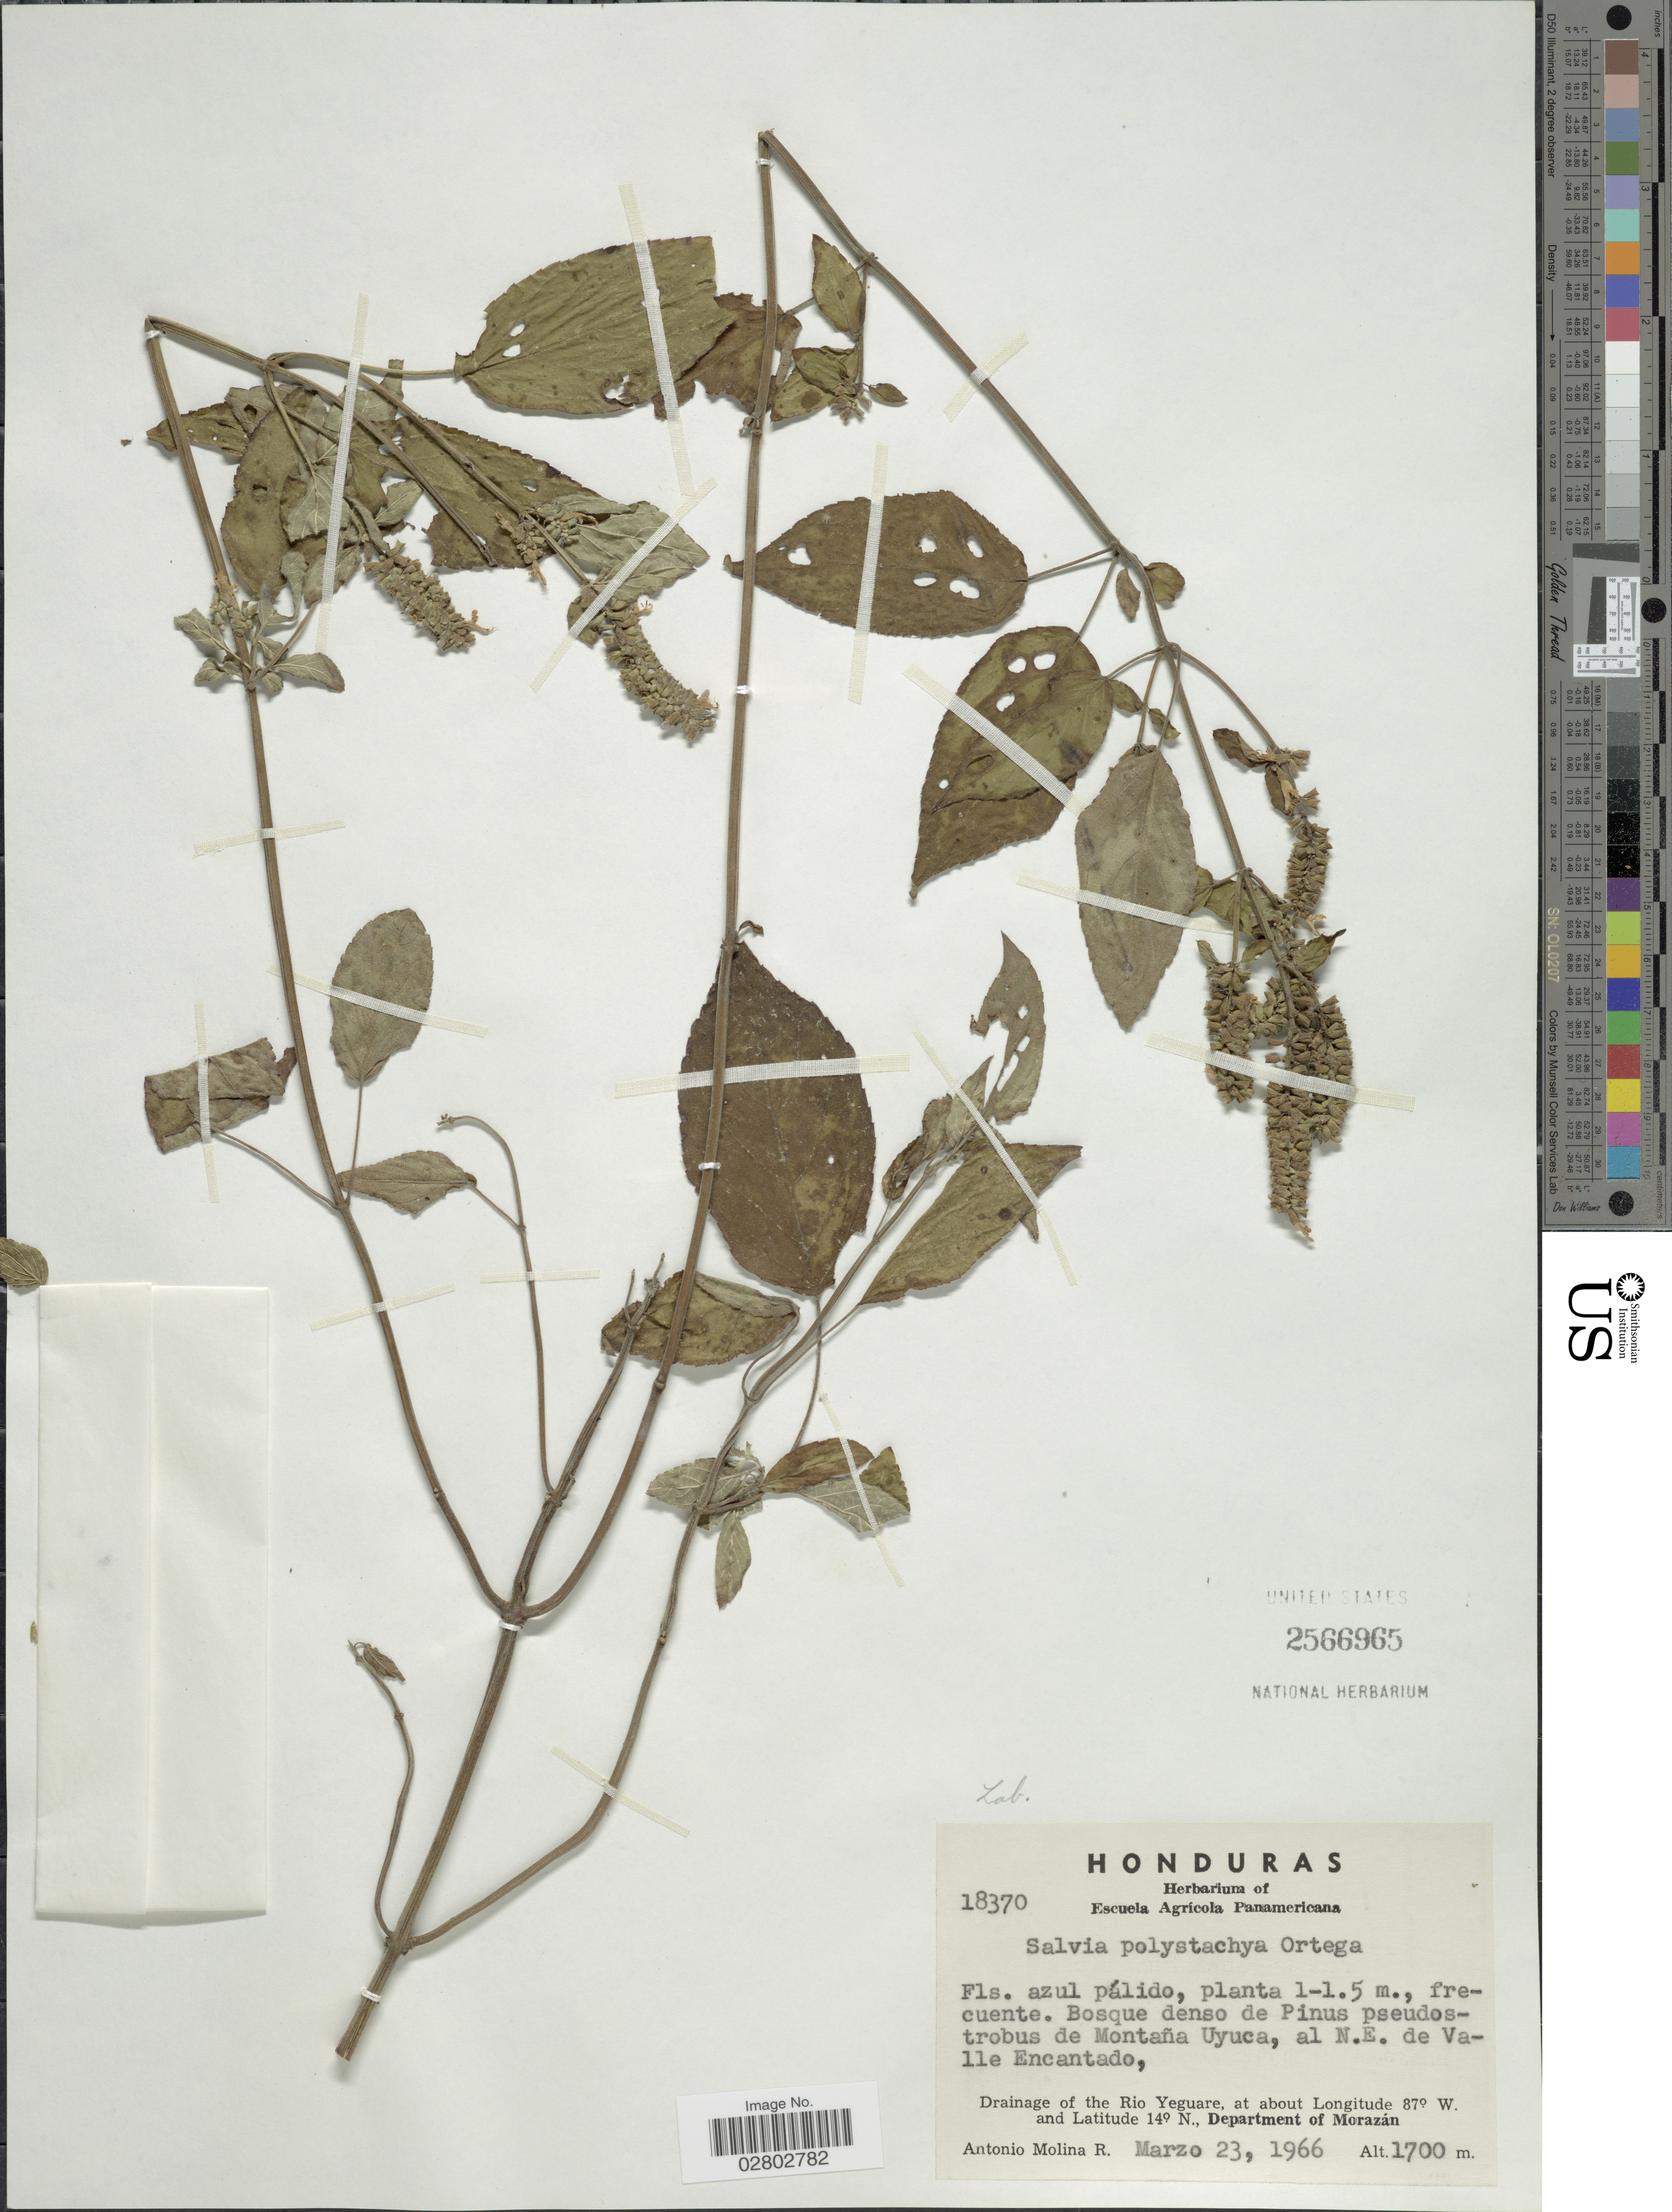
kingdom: Plantae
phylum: Tracheophyta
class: Magnoliopsida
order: Lamiales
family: Lamiaceae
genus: Salvia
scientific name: Salvia polystachya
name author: Cav.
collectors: A. Molina R.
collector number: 18370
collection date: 1966-03-23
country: Honduras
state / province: Fco. Morazán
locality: Bosque denso de Pinus pseudostrobus de Montaña Uyuca, al N.E. de Valle Encantado, Drainage of The Rio Yeguare, Department of Morazán.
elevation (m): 1700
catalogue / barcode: US 2566965